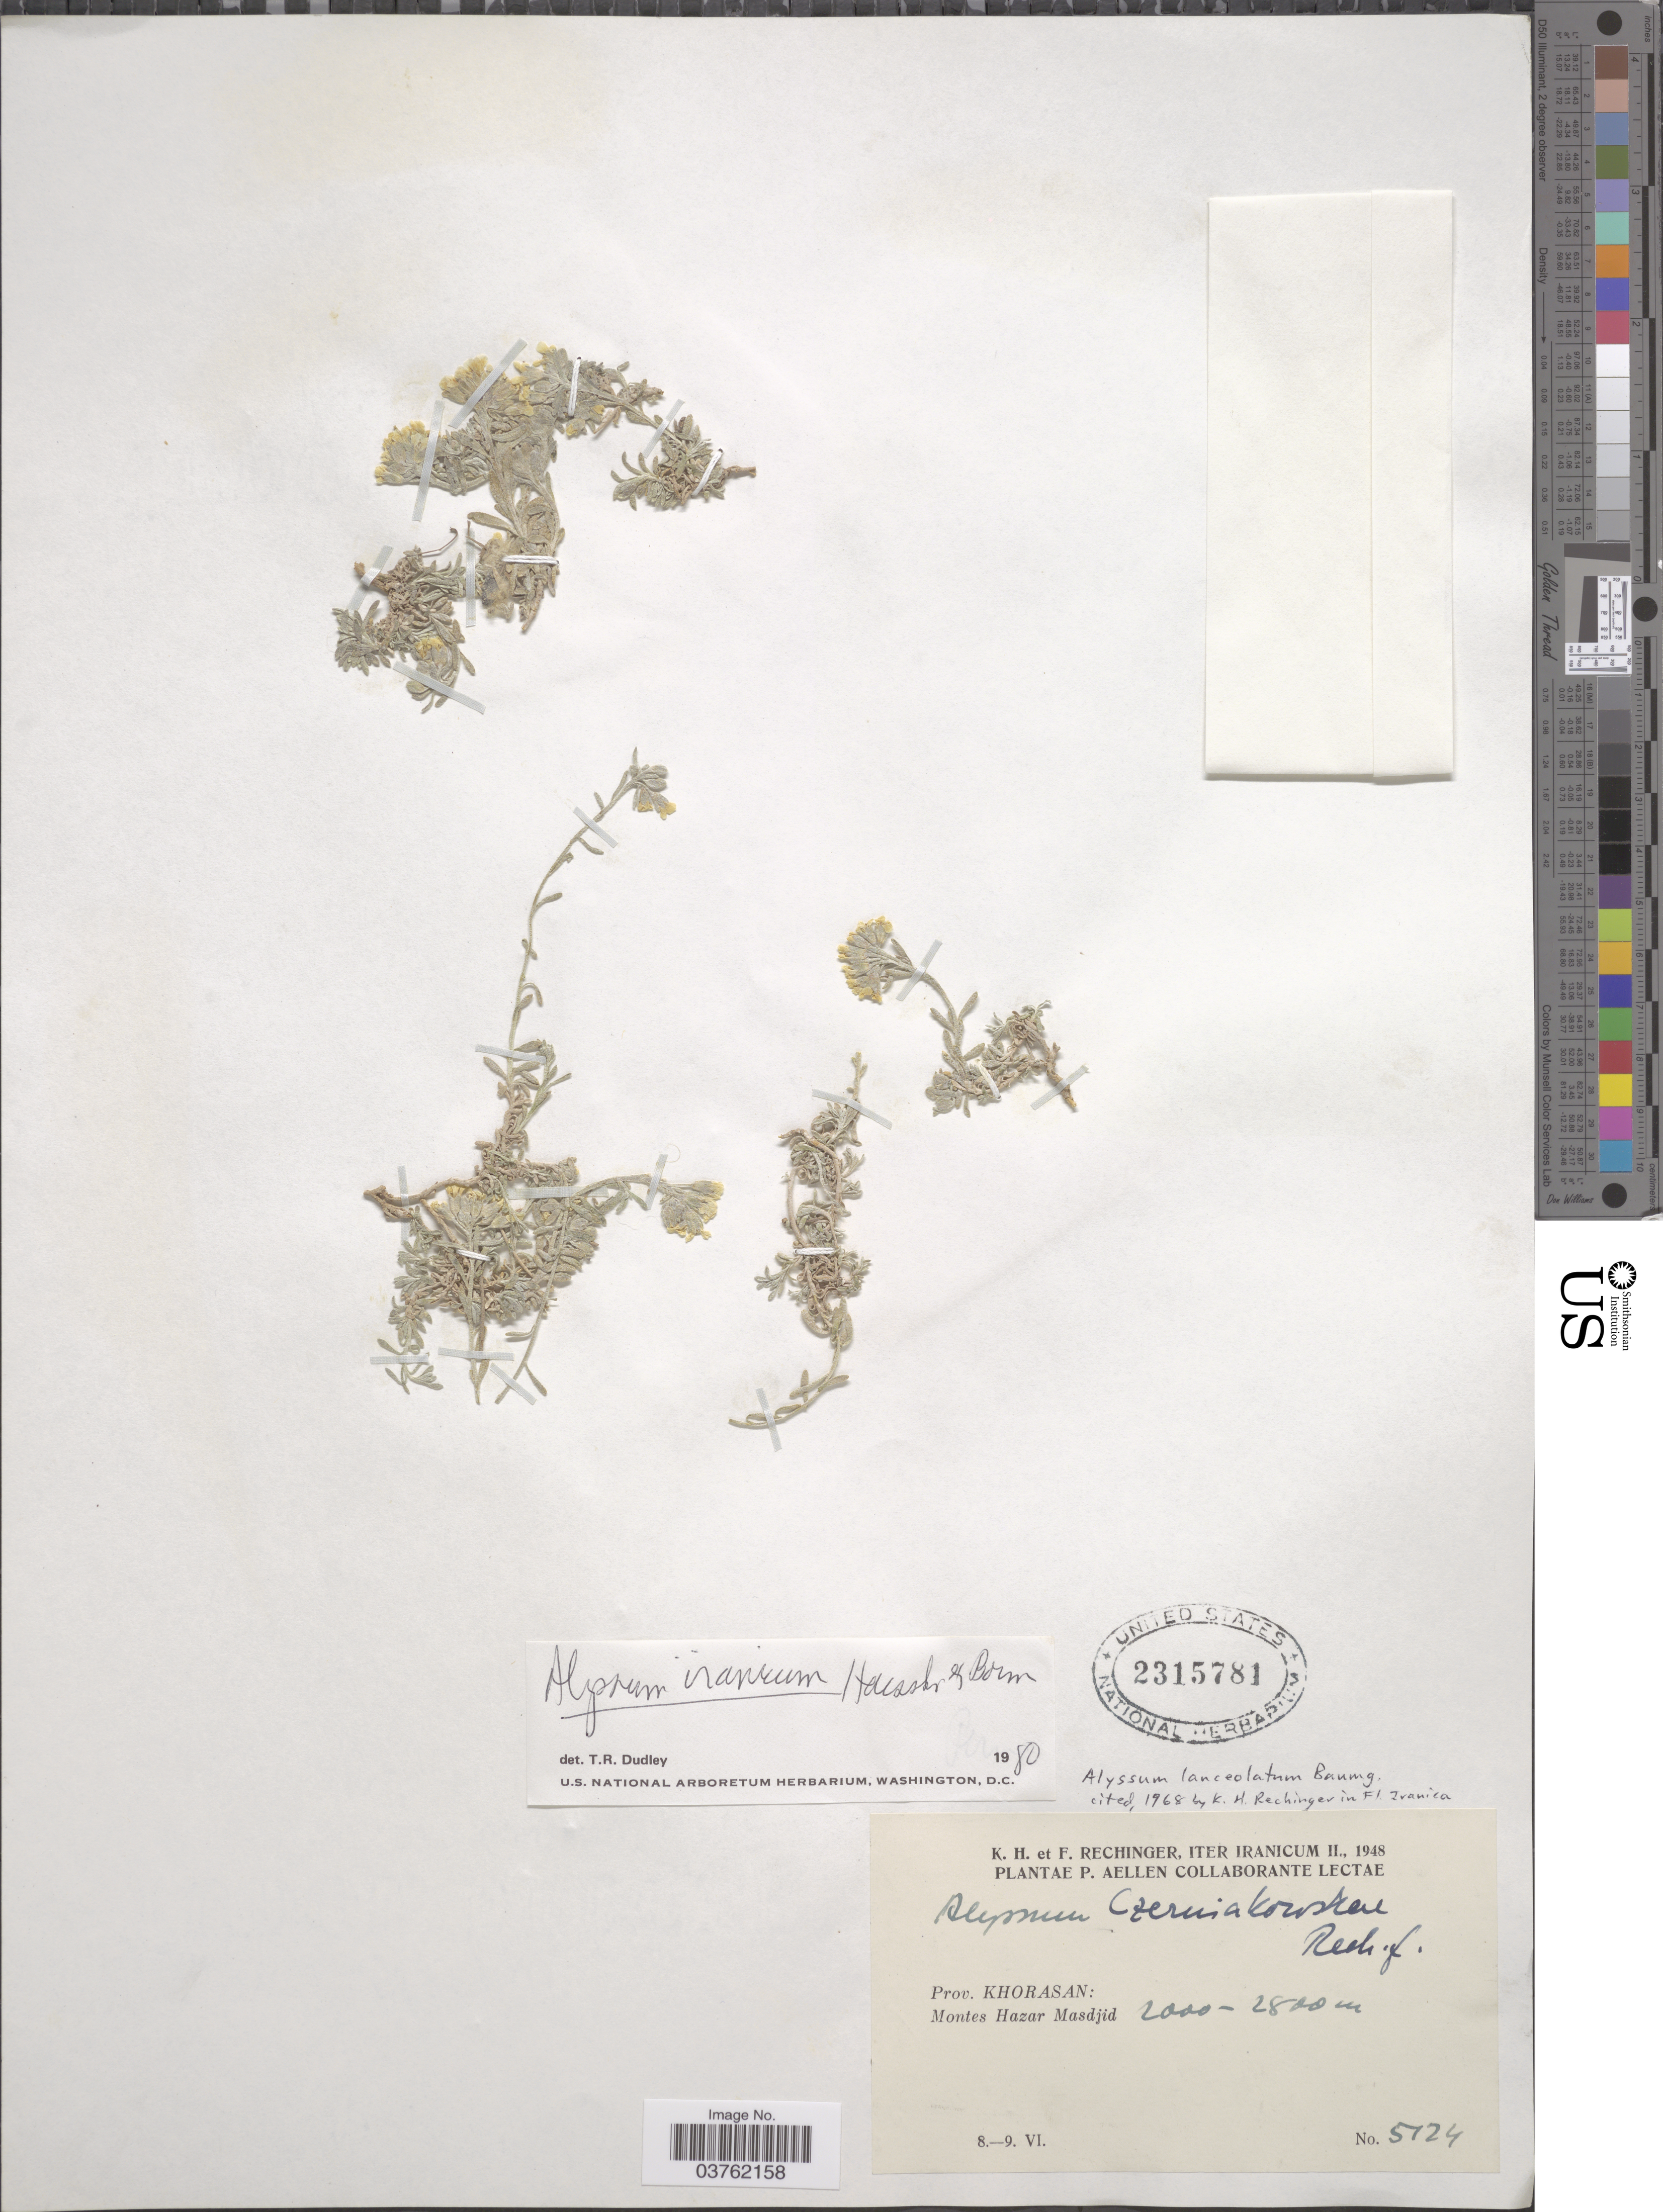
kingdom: Plantae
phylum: Tracheophyta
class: Magnoliopsida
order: Brassicales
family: Brassicaceae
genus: Alyssum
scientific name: Alyssum iranicum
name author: Hausskn. ex Baumg.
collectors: K. H. Rechinger, F. Rechinger & P. Aellen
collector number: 5124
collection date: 1948-06-08/1948-06-09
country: Iran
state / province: Khorasan [obsolete]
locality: Montes Hazar Masdjid.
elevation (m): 2000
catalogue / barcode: US 2315781